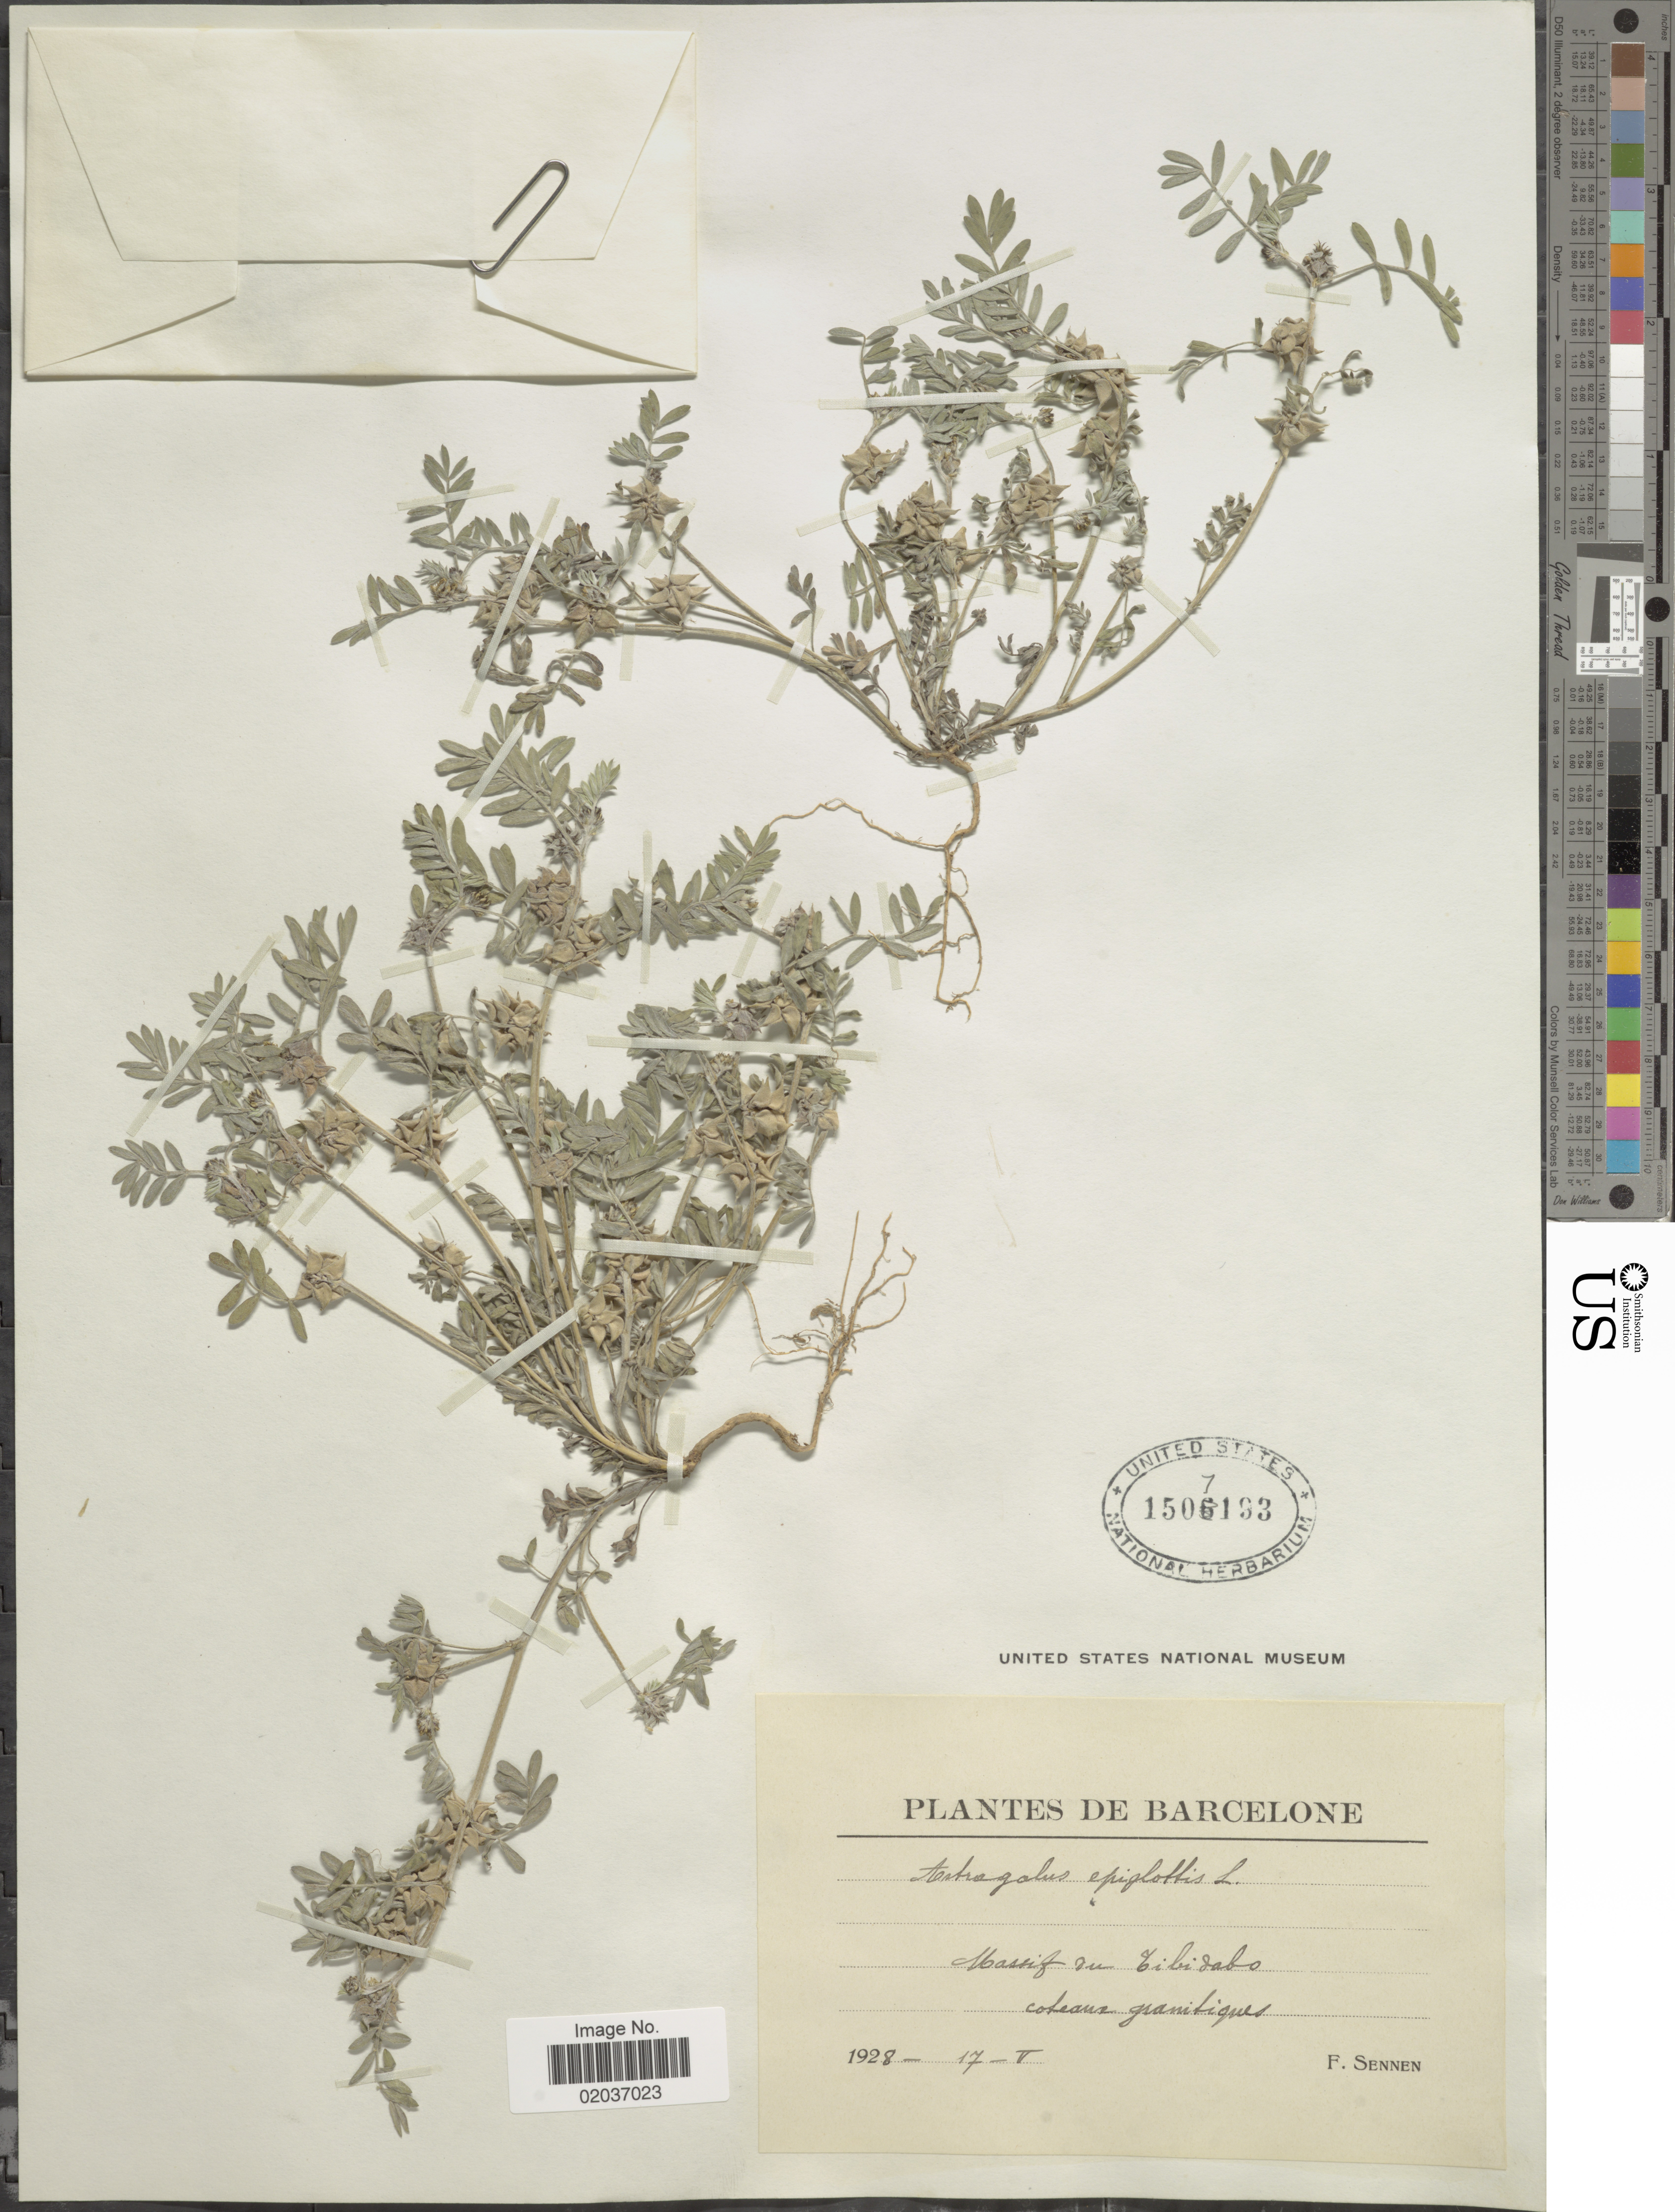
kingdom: Plantae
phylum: Tracheophyta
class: Magnoliopsida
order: Fabales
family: Fabaceae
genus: Astragalus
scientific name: Astragalus epiglottis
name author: L.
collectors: E. Sennen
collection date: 1928-05-17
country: Spain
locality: Barcelone. Massif du Tibidabo coteaux granitiques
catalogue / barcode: US 1507193